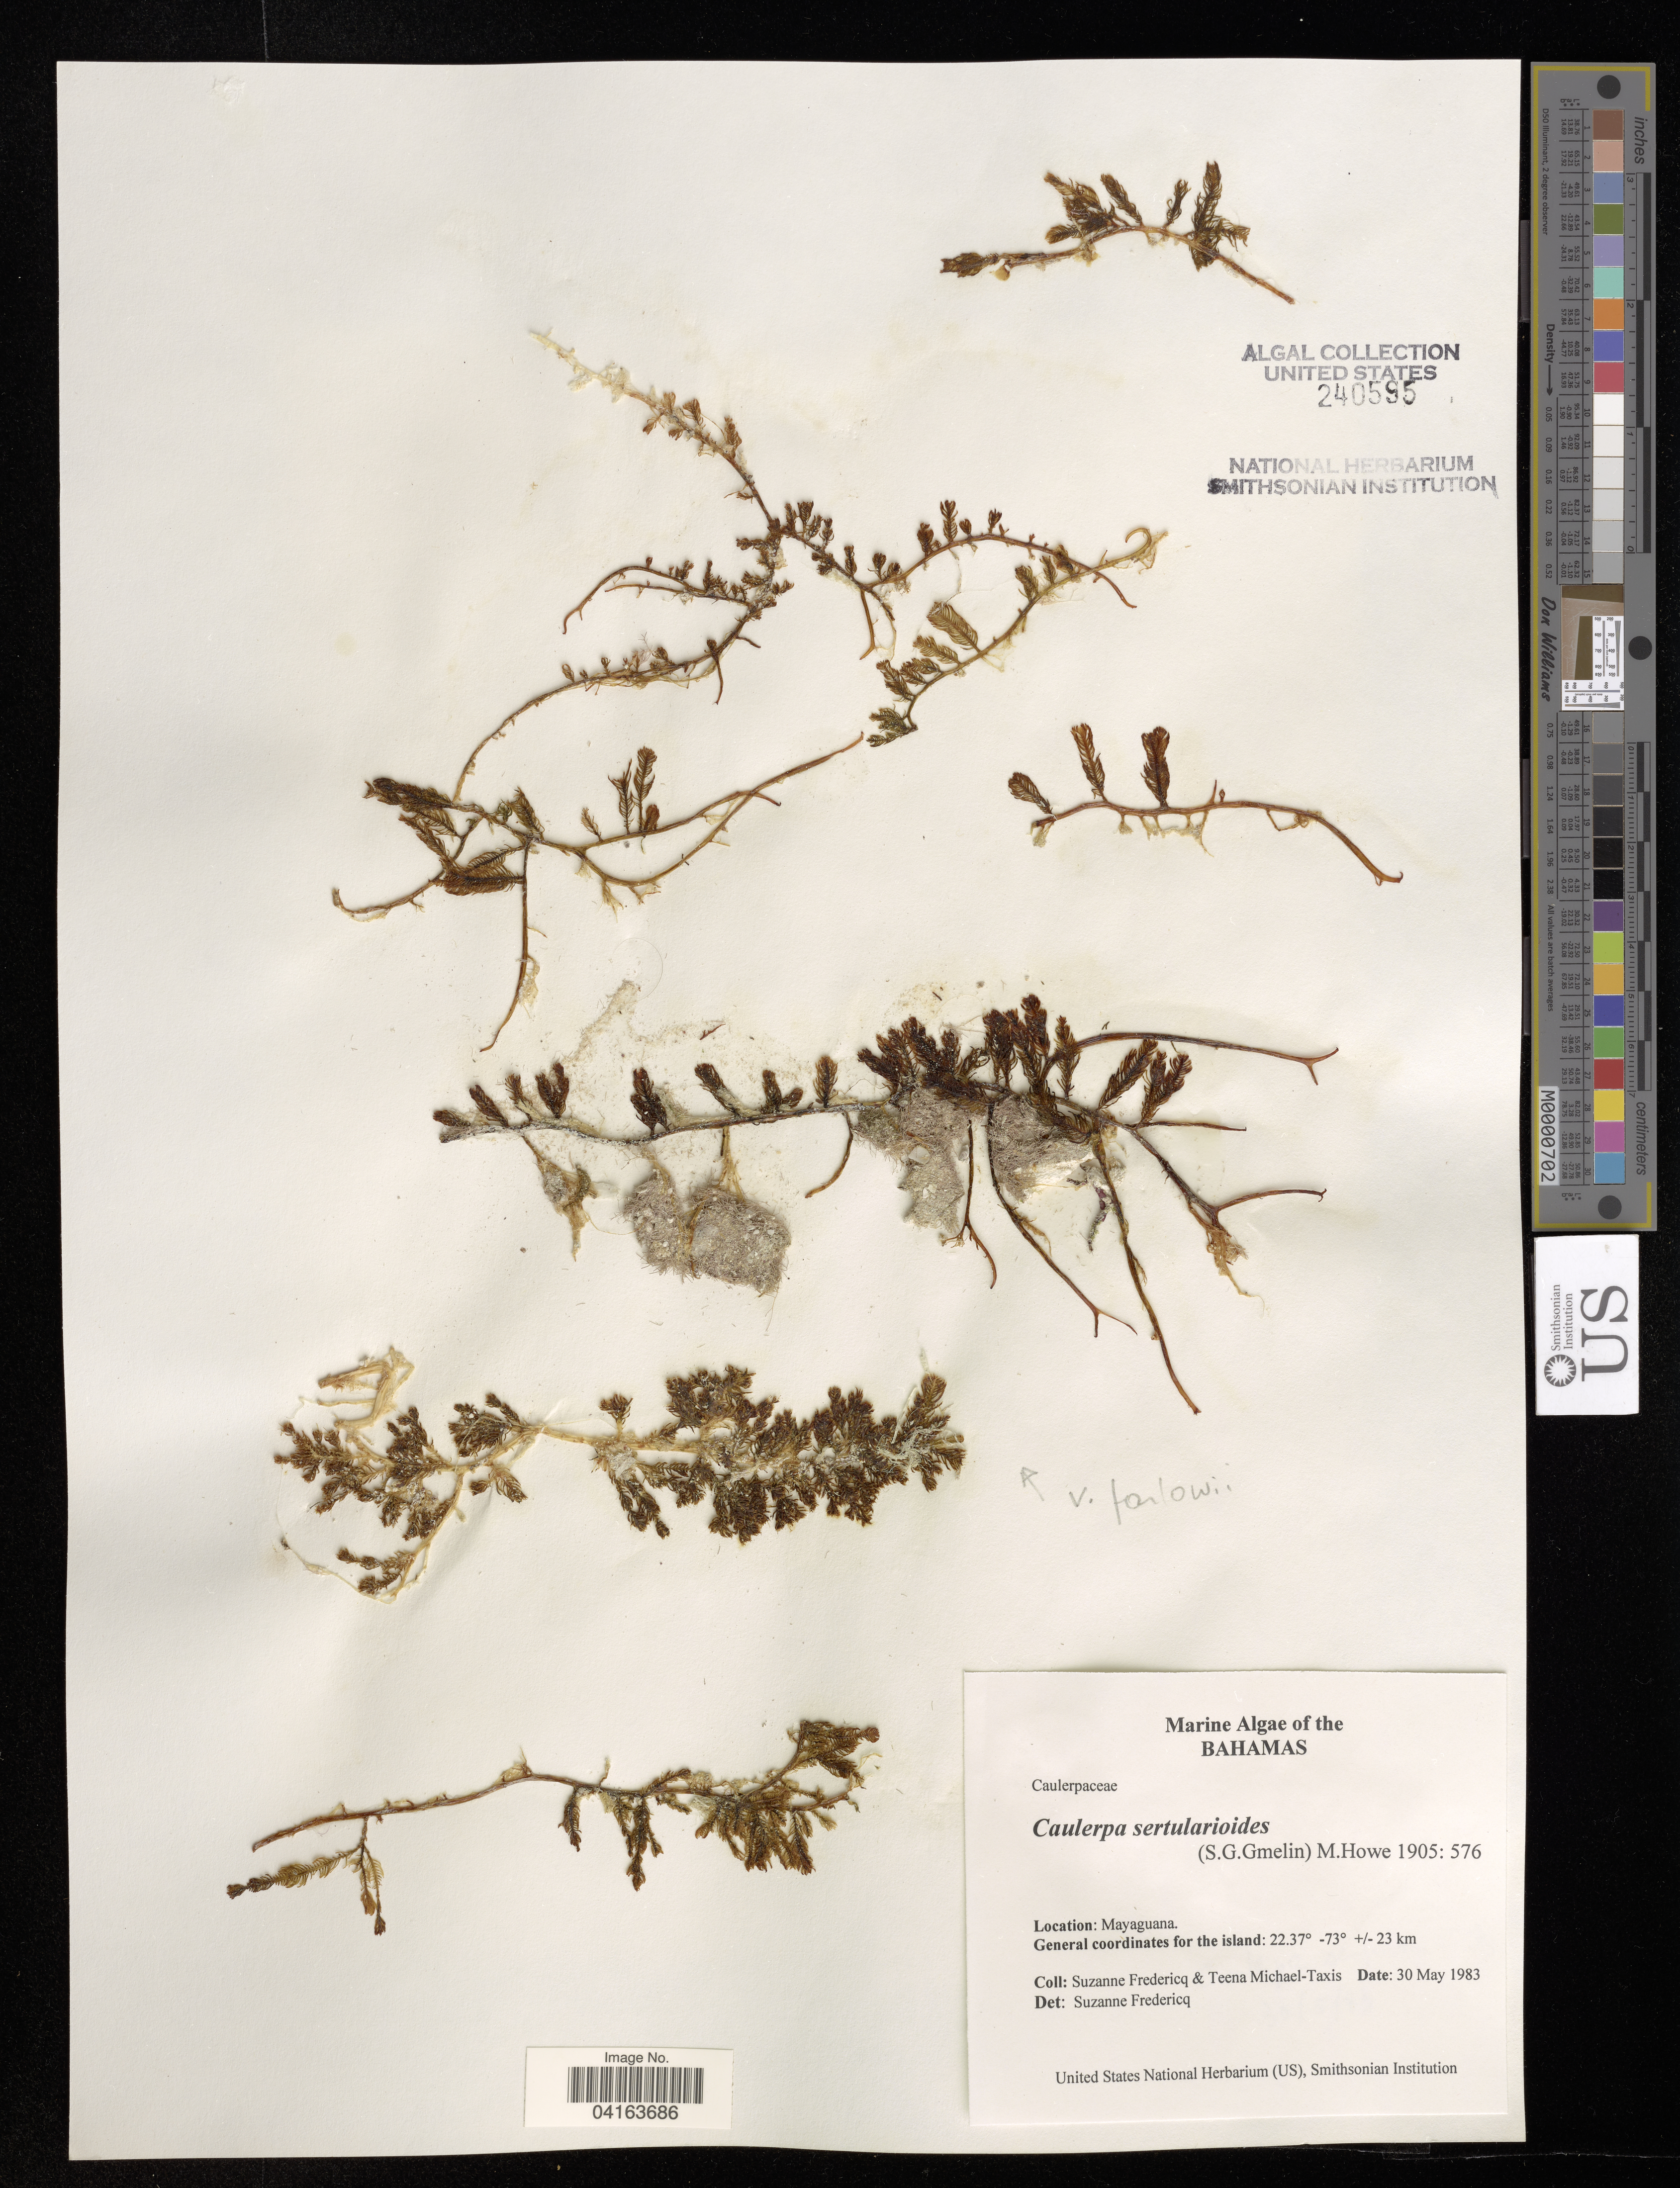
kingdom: Plantae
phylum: Chlorophyta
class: Ulvophyceae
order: Bryopsidales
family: Caulerpaceae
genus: Caulerpa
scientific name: Caulerpa sertularioides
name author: (S.G. Gmel.) M. Howe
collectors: S. Fredericq & T. Michael-Taxis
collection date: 1983-05-30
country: Bahamas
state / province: Mayaguana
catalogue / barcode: US 240595